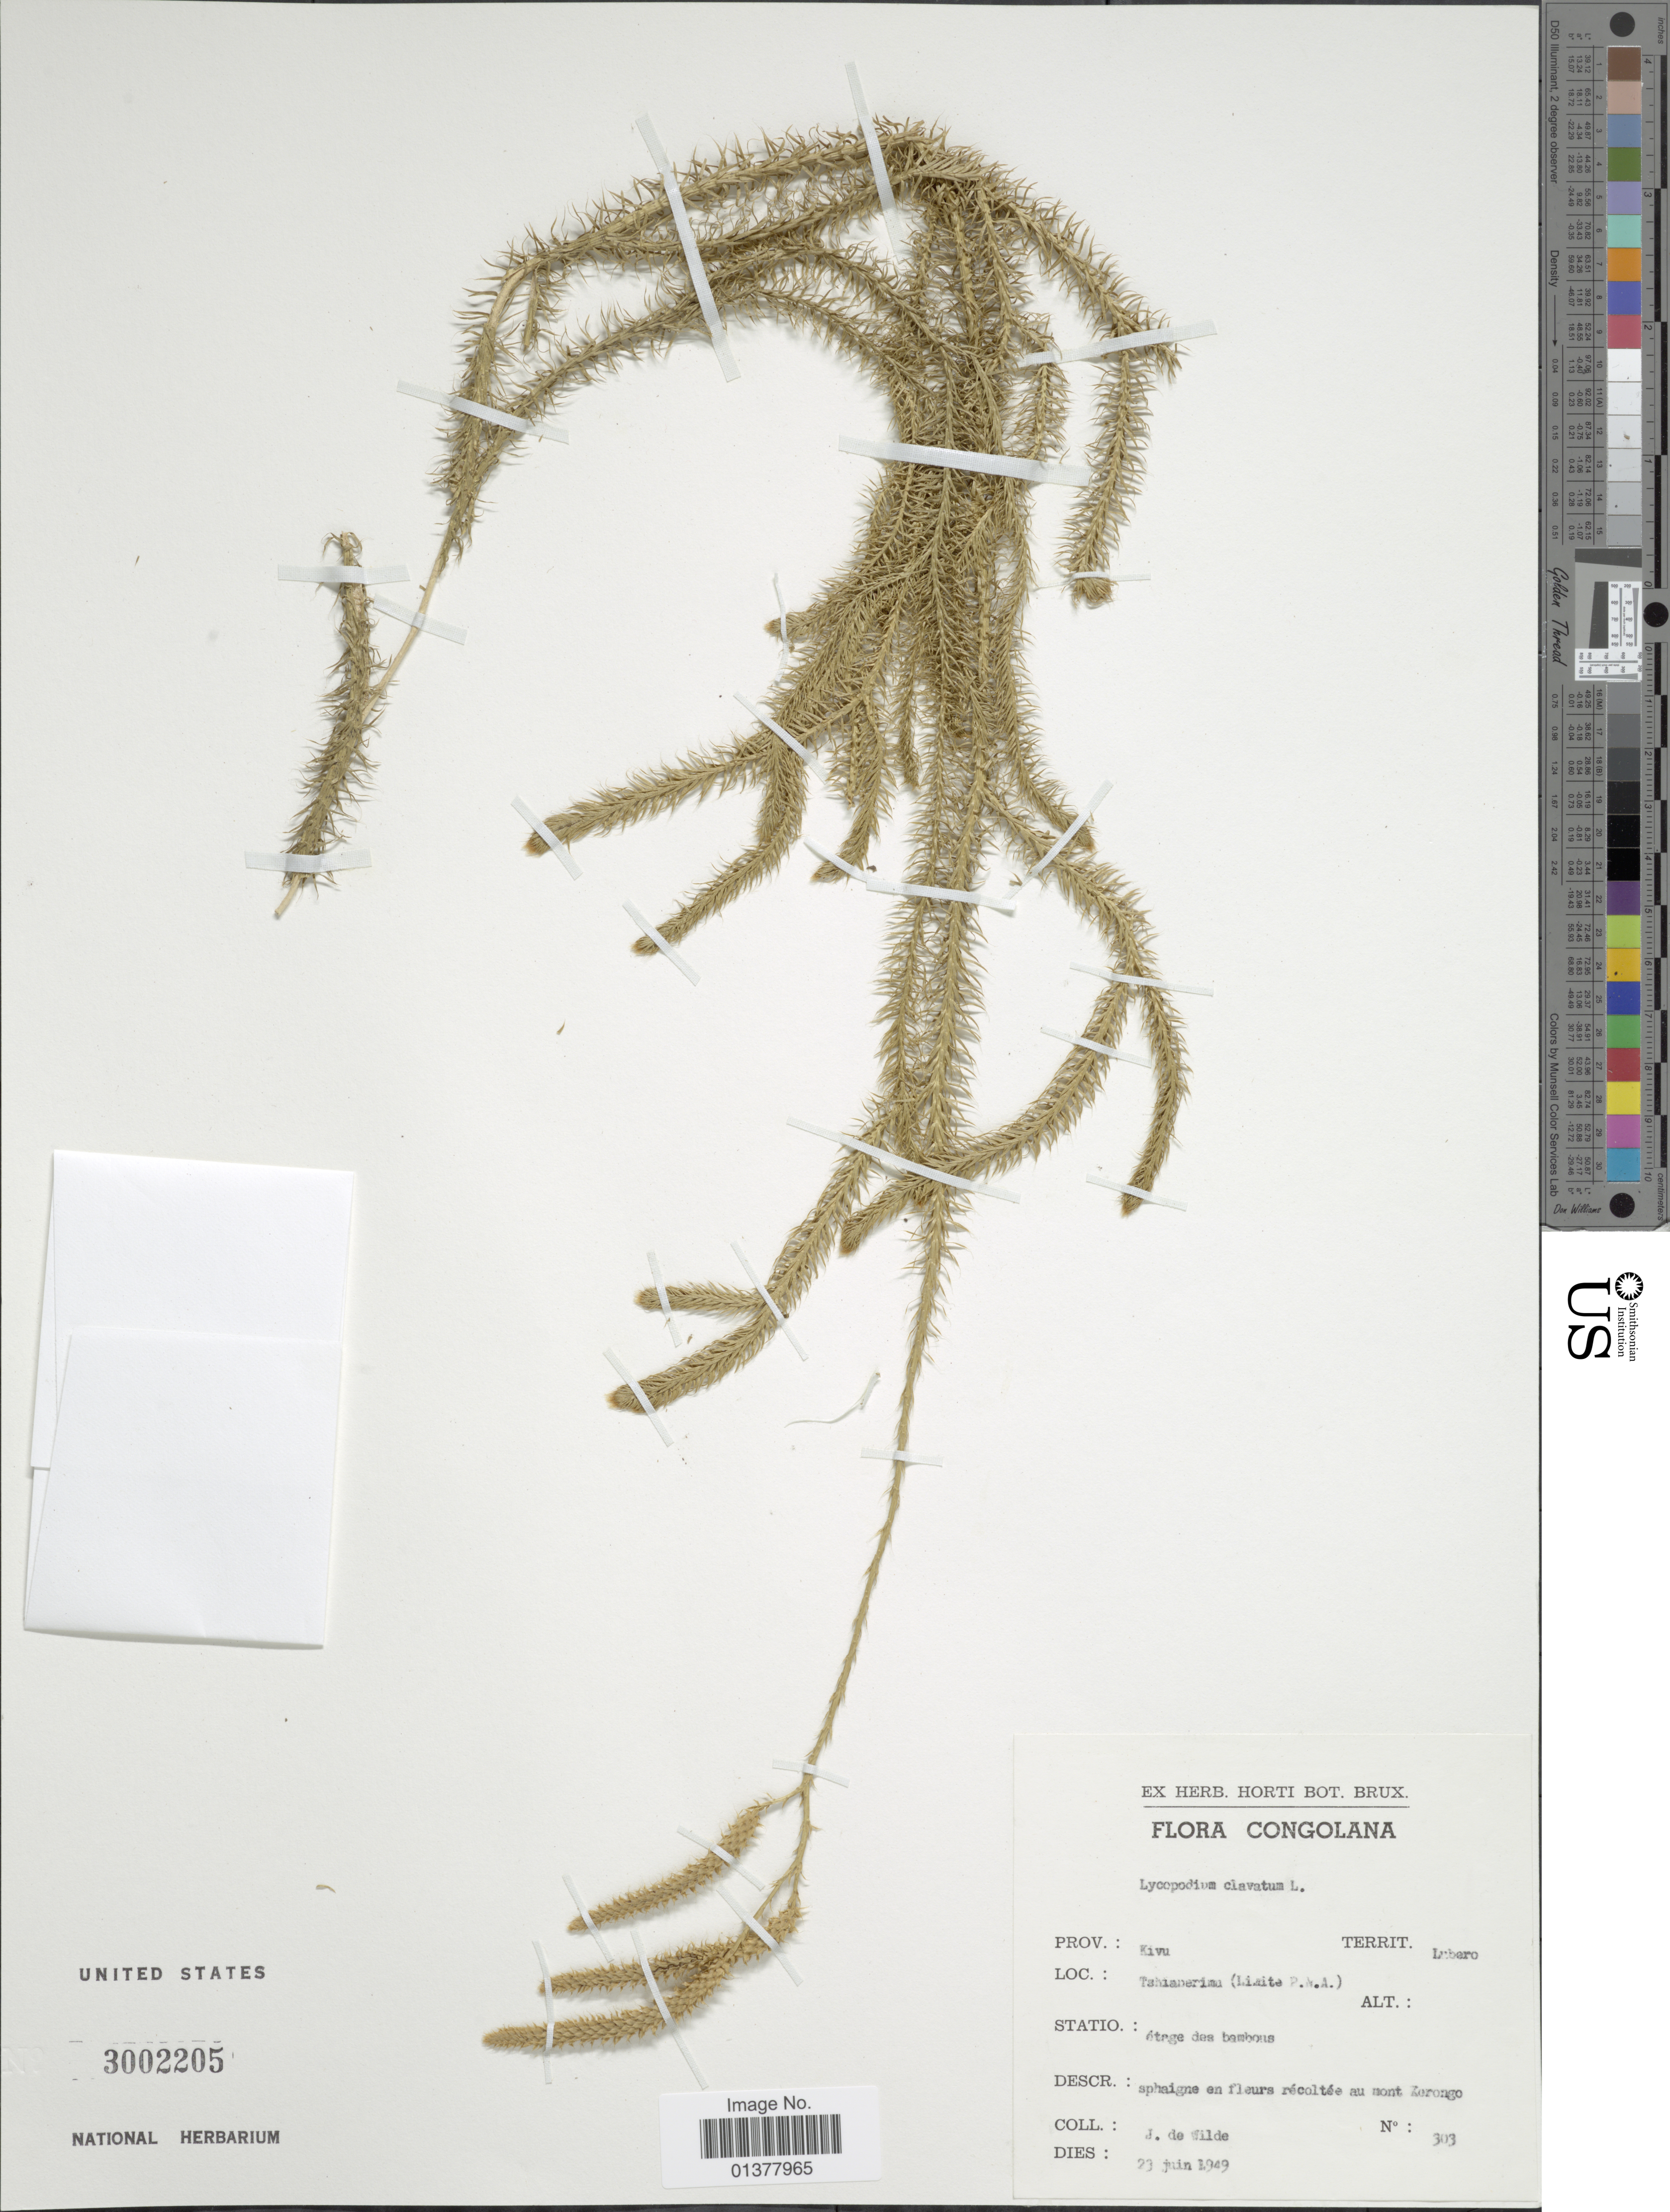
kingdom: Plantae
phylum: Tracheophyta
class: Lycopodiopsida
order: Lycopodiales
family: Lycopodiaceae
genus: Lycopodium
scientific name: Lycopodium clavatum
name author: L.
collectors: J.J. de Wilde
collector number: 303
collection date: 1949-06-23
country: Congo, Democratic Republic of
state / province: Nord-Kivu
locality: Territ. Lubaro, Tahianerima(Liaite P.M.A.)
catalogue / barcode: US 3002205